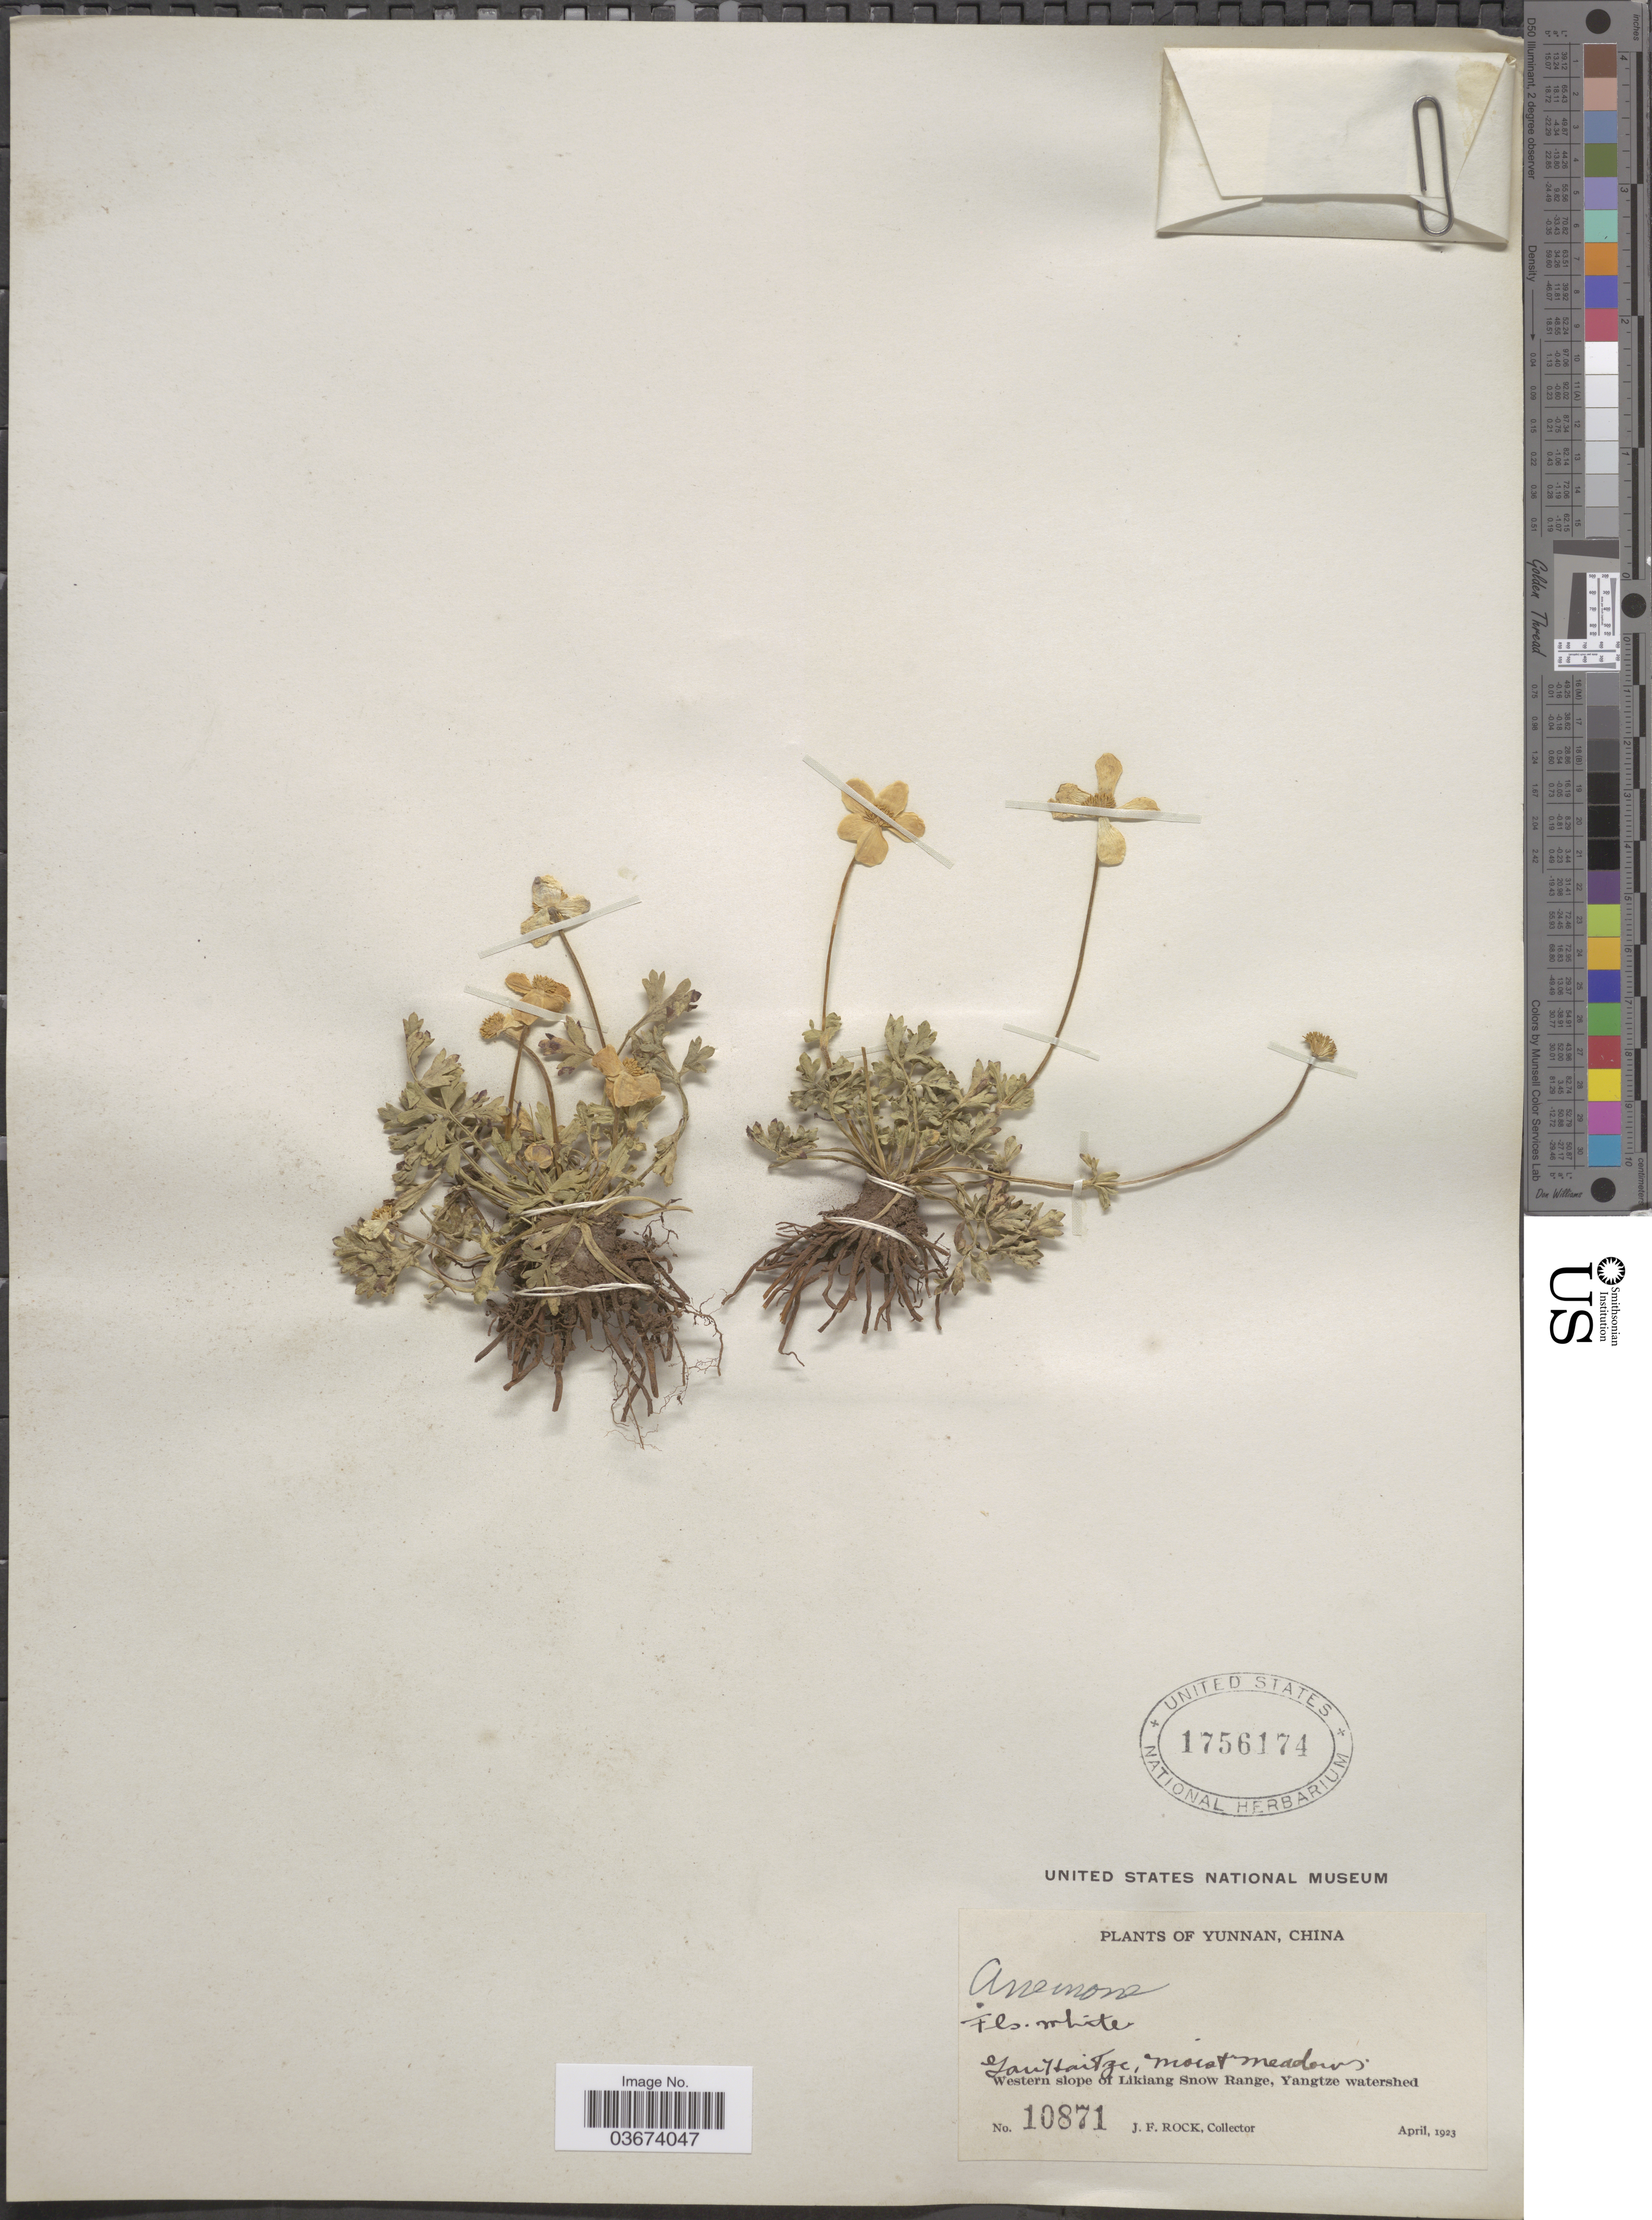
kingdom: Plantae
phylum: Tracheophyta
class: Magnoliopsida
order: Ranunculales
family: Ranunculaceae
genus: Anemone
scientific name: Anemone sp.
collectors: J. Rock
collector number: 10871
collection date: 1923-04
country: China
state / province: Yunnan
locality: Yanhaitze, moist meadows. Western slope of Likiang Snow Range, Yangzte watershed.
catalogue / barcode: US 1756174